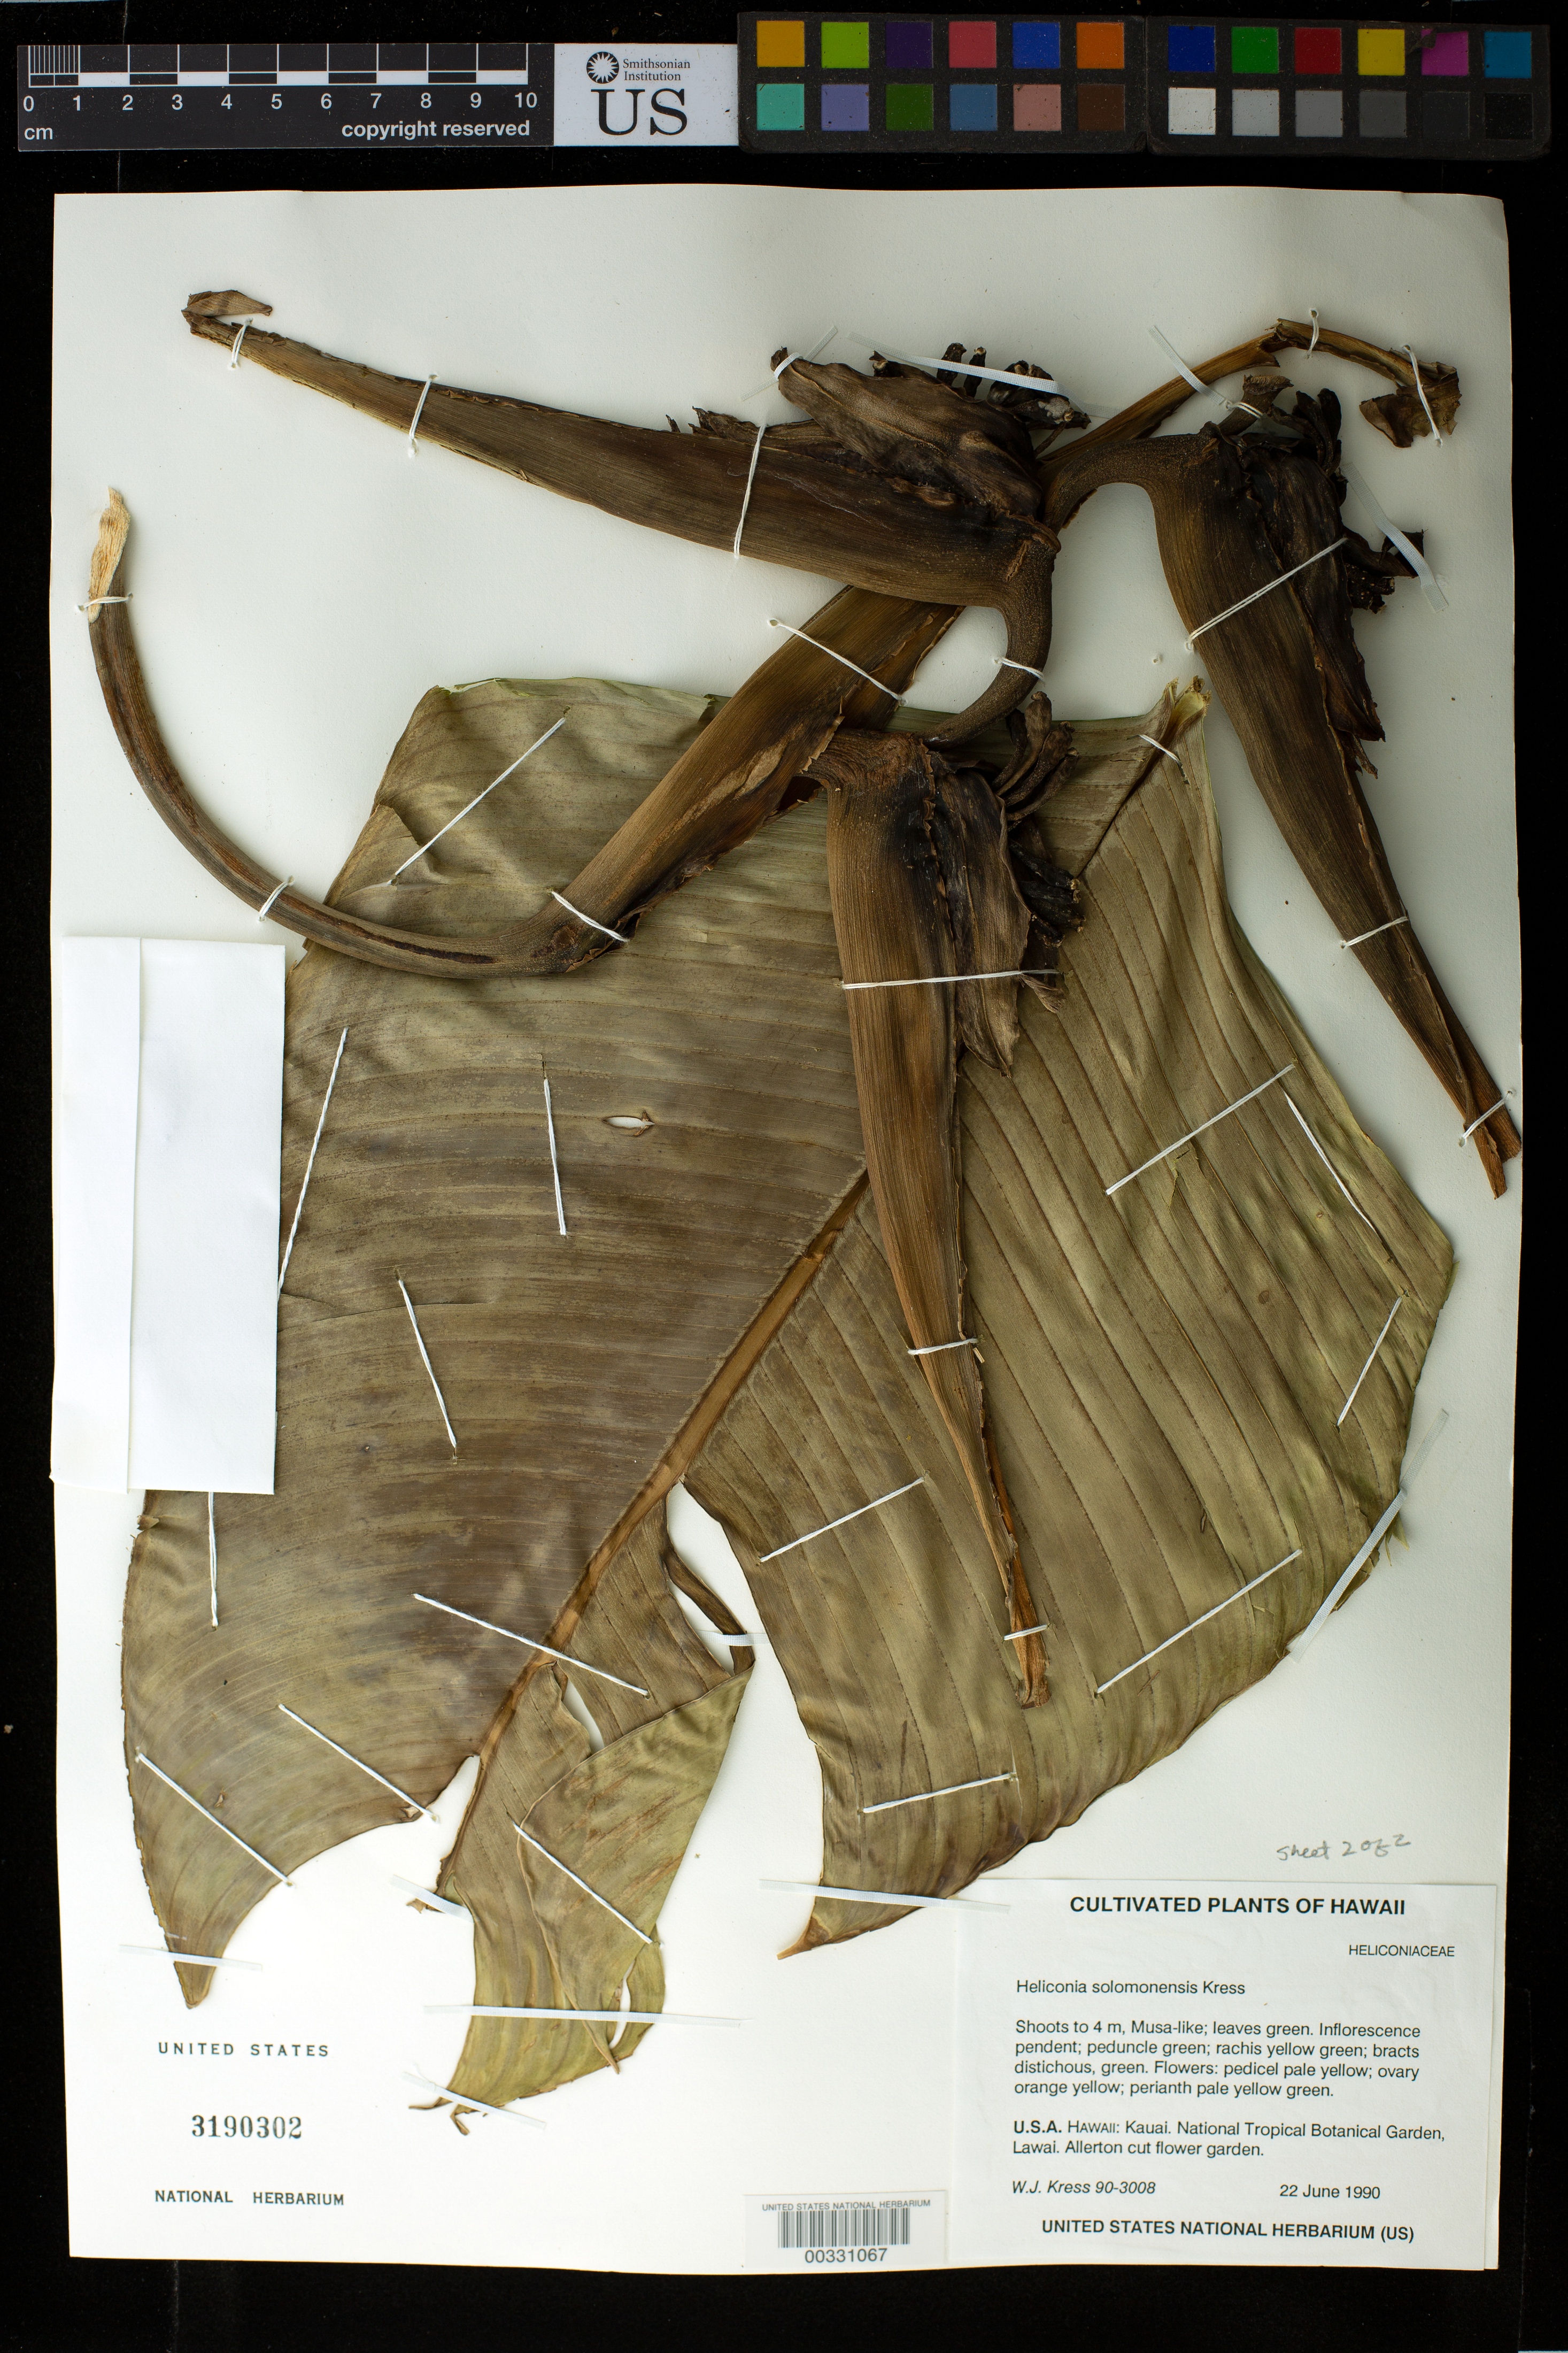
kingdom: Plantae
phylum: Tracheophyta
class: Liliopsida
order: Zingiberales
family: Heliconiaceae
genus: Heliconia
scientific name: Heliconia solomonensis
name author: W.J. Kress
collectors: W. J. Kress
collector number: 90-3008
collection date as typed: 22 Jun 1990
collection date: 1990-06-22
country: United States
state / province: Florida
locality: Southern Florida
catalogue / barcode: US 3190302